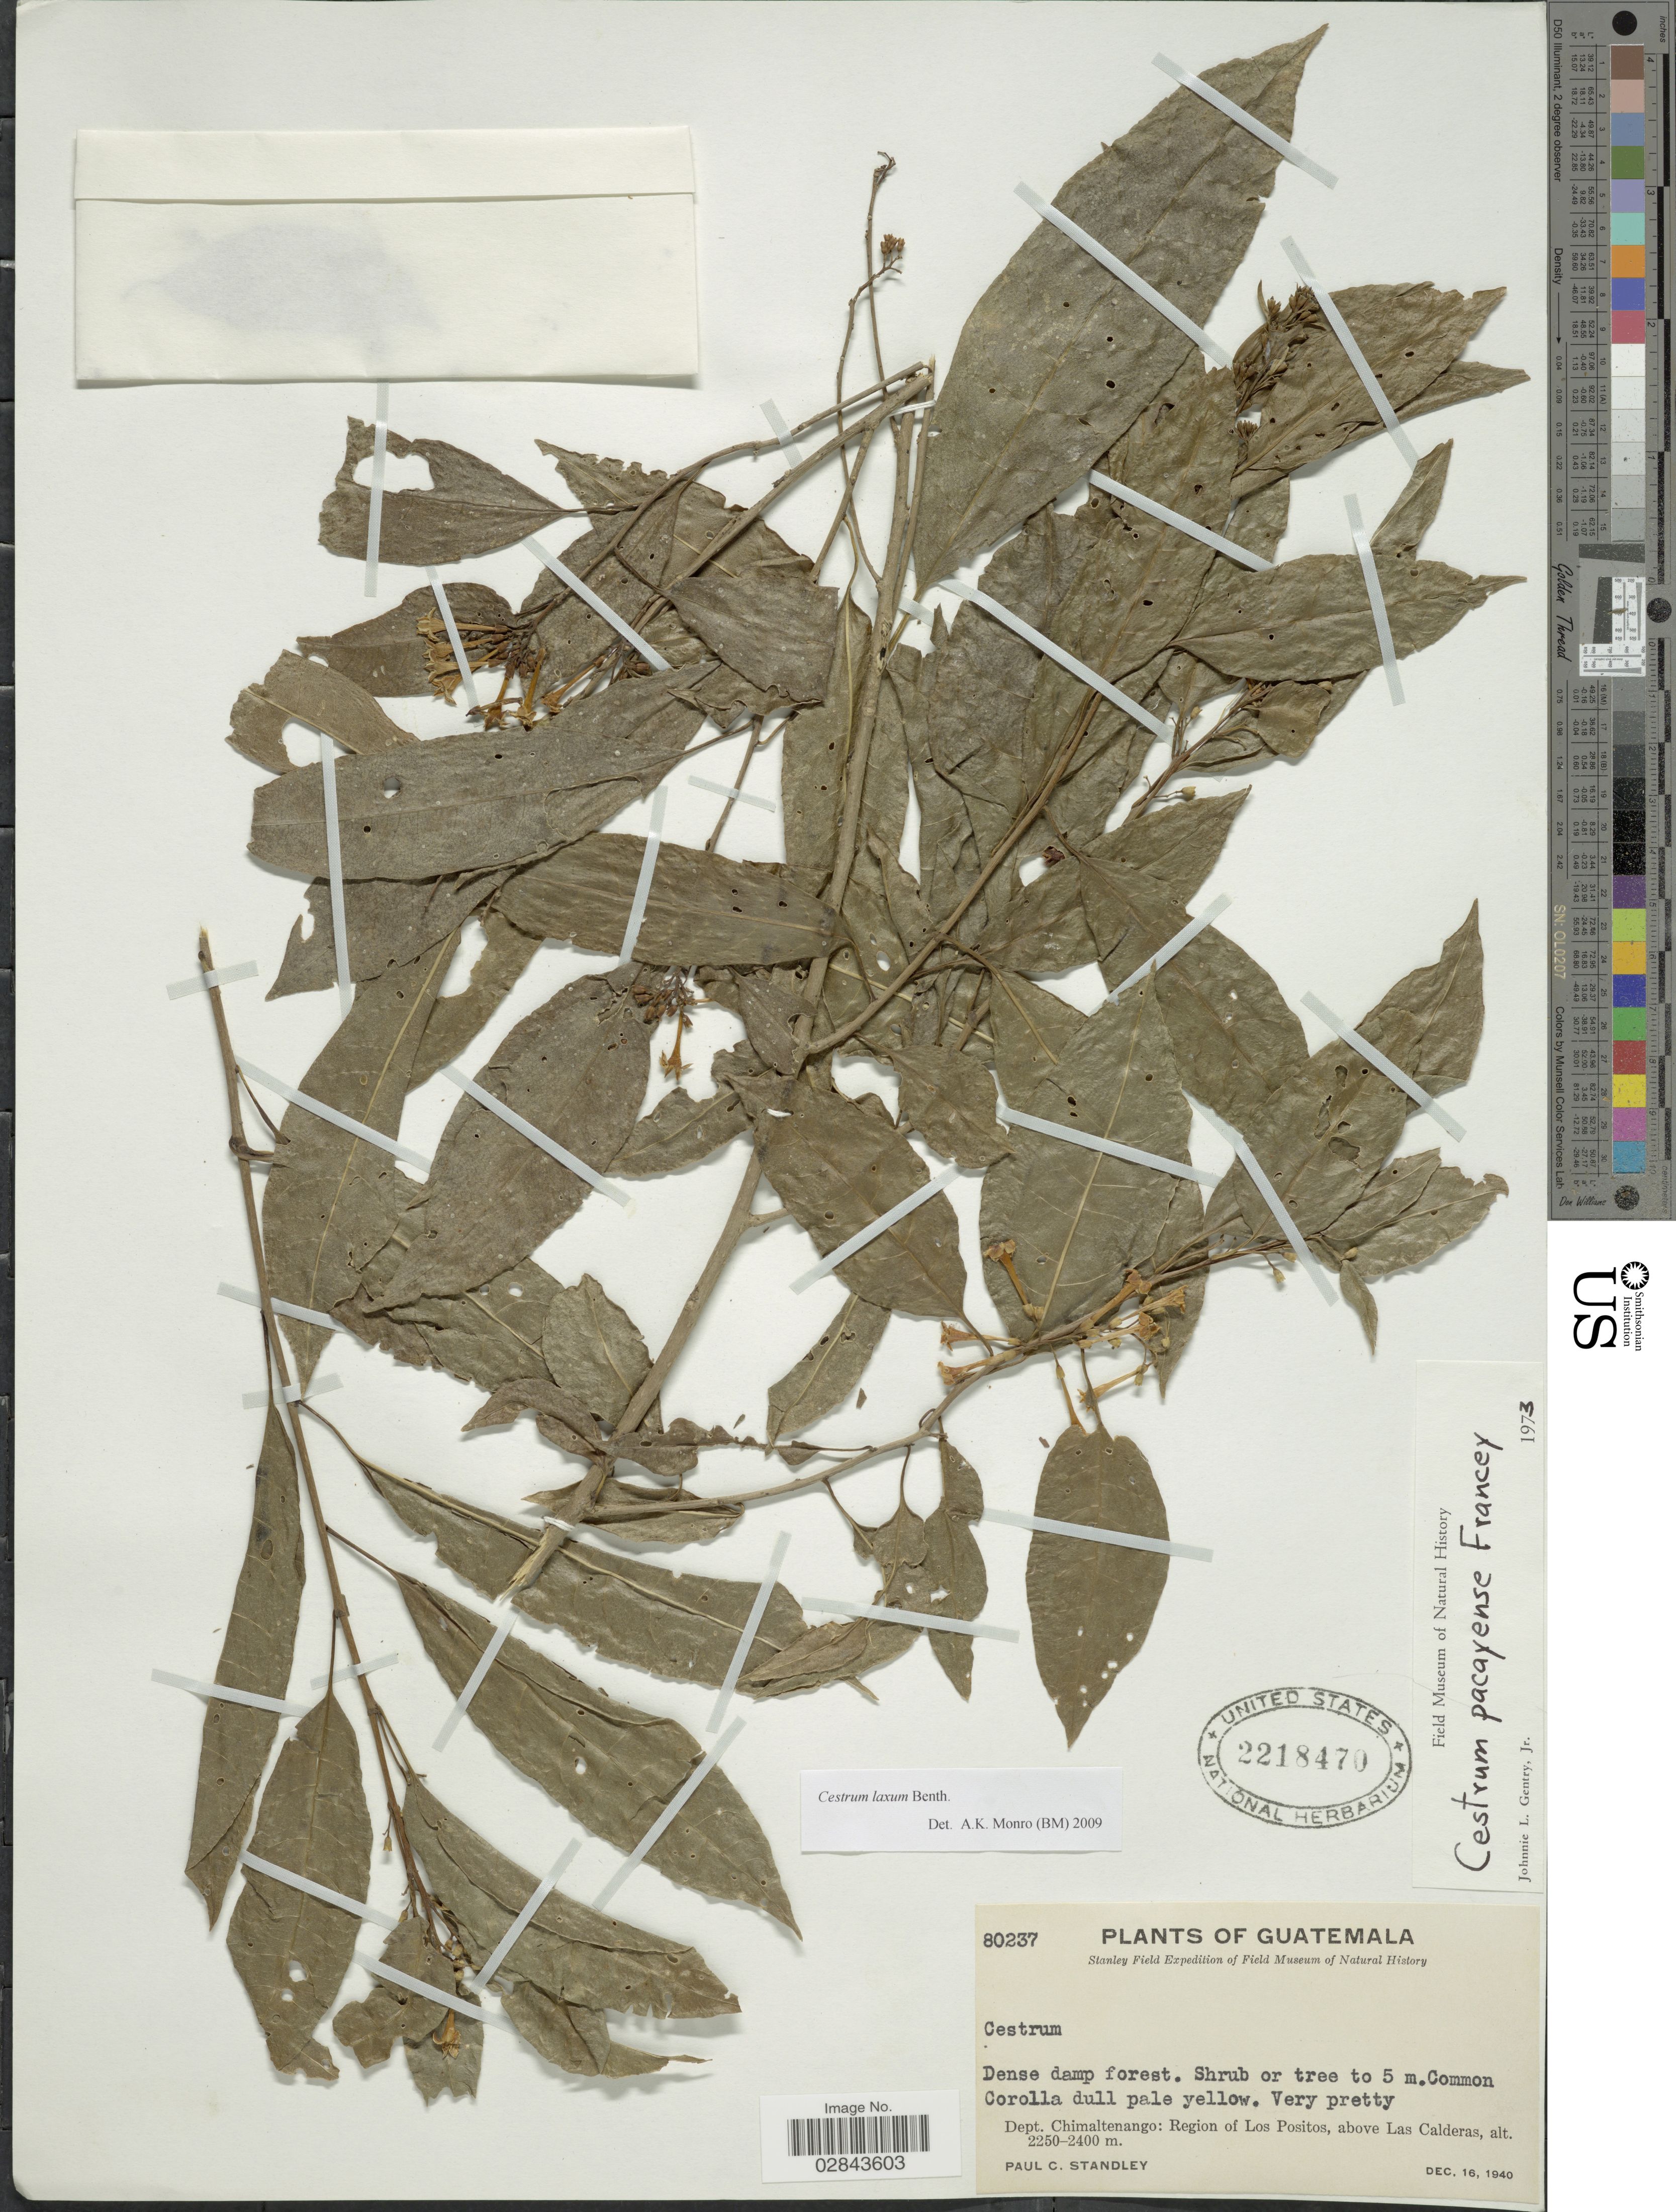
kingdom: Plantae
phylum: Tracheophyta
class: Magnoliopsida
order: Solanales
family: Solanaceae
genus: Cestrum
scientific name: Cestrum laxum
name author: Benth.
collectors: P. C. Standley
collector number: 80237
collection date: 1940-12-16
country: Guatemala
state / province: Chimaltenango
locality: Dept. Chimaltenango: Region of Los Positos, above Las Calderas.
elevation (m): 2250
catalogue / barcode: US 2218470